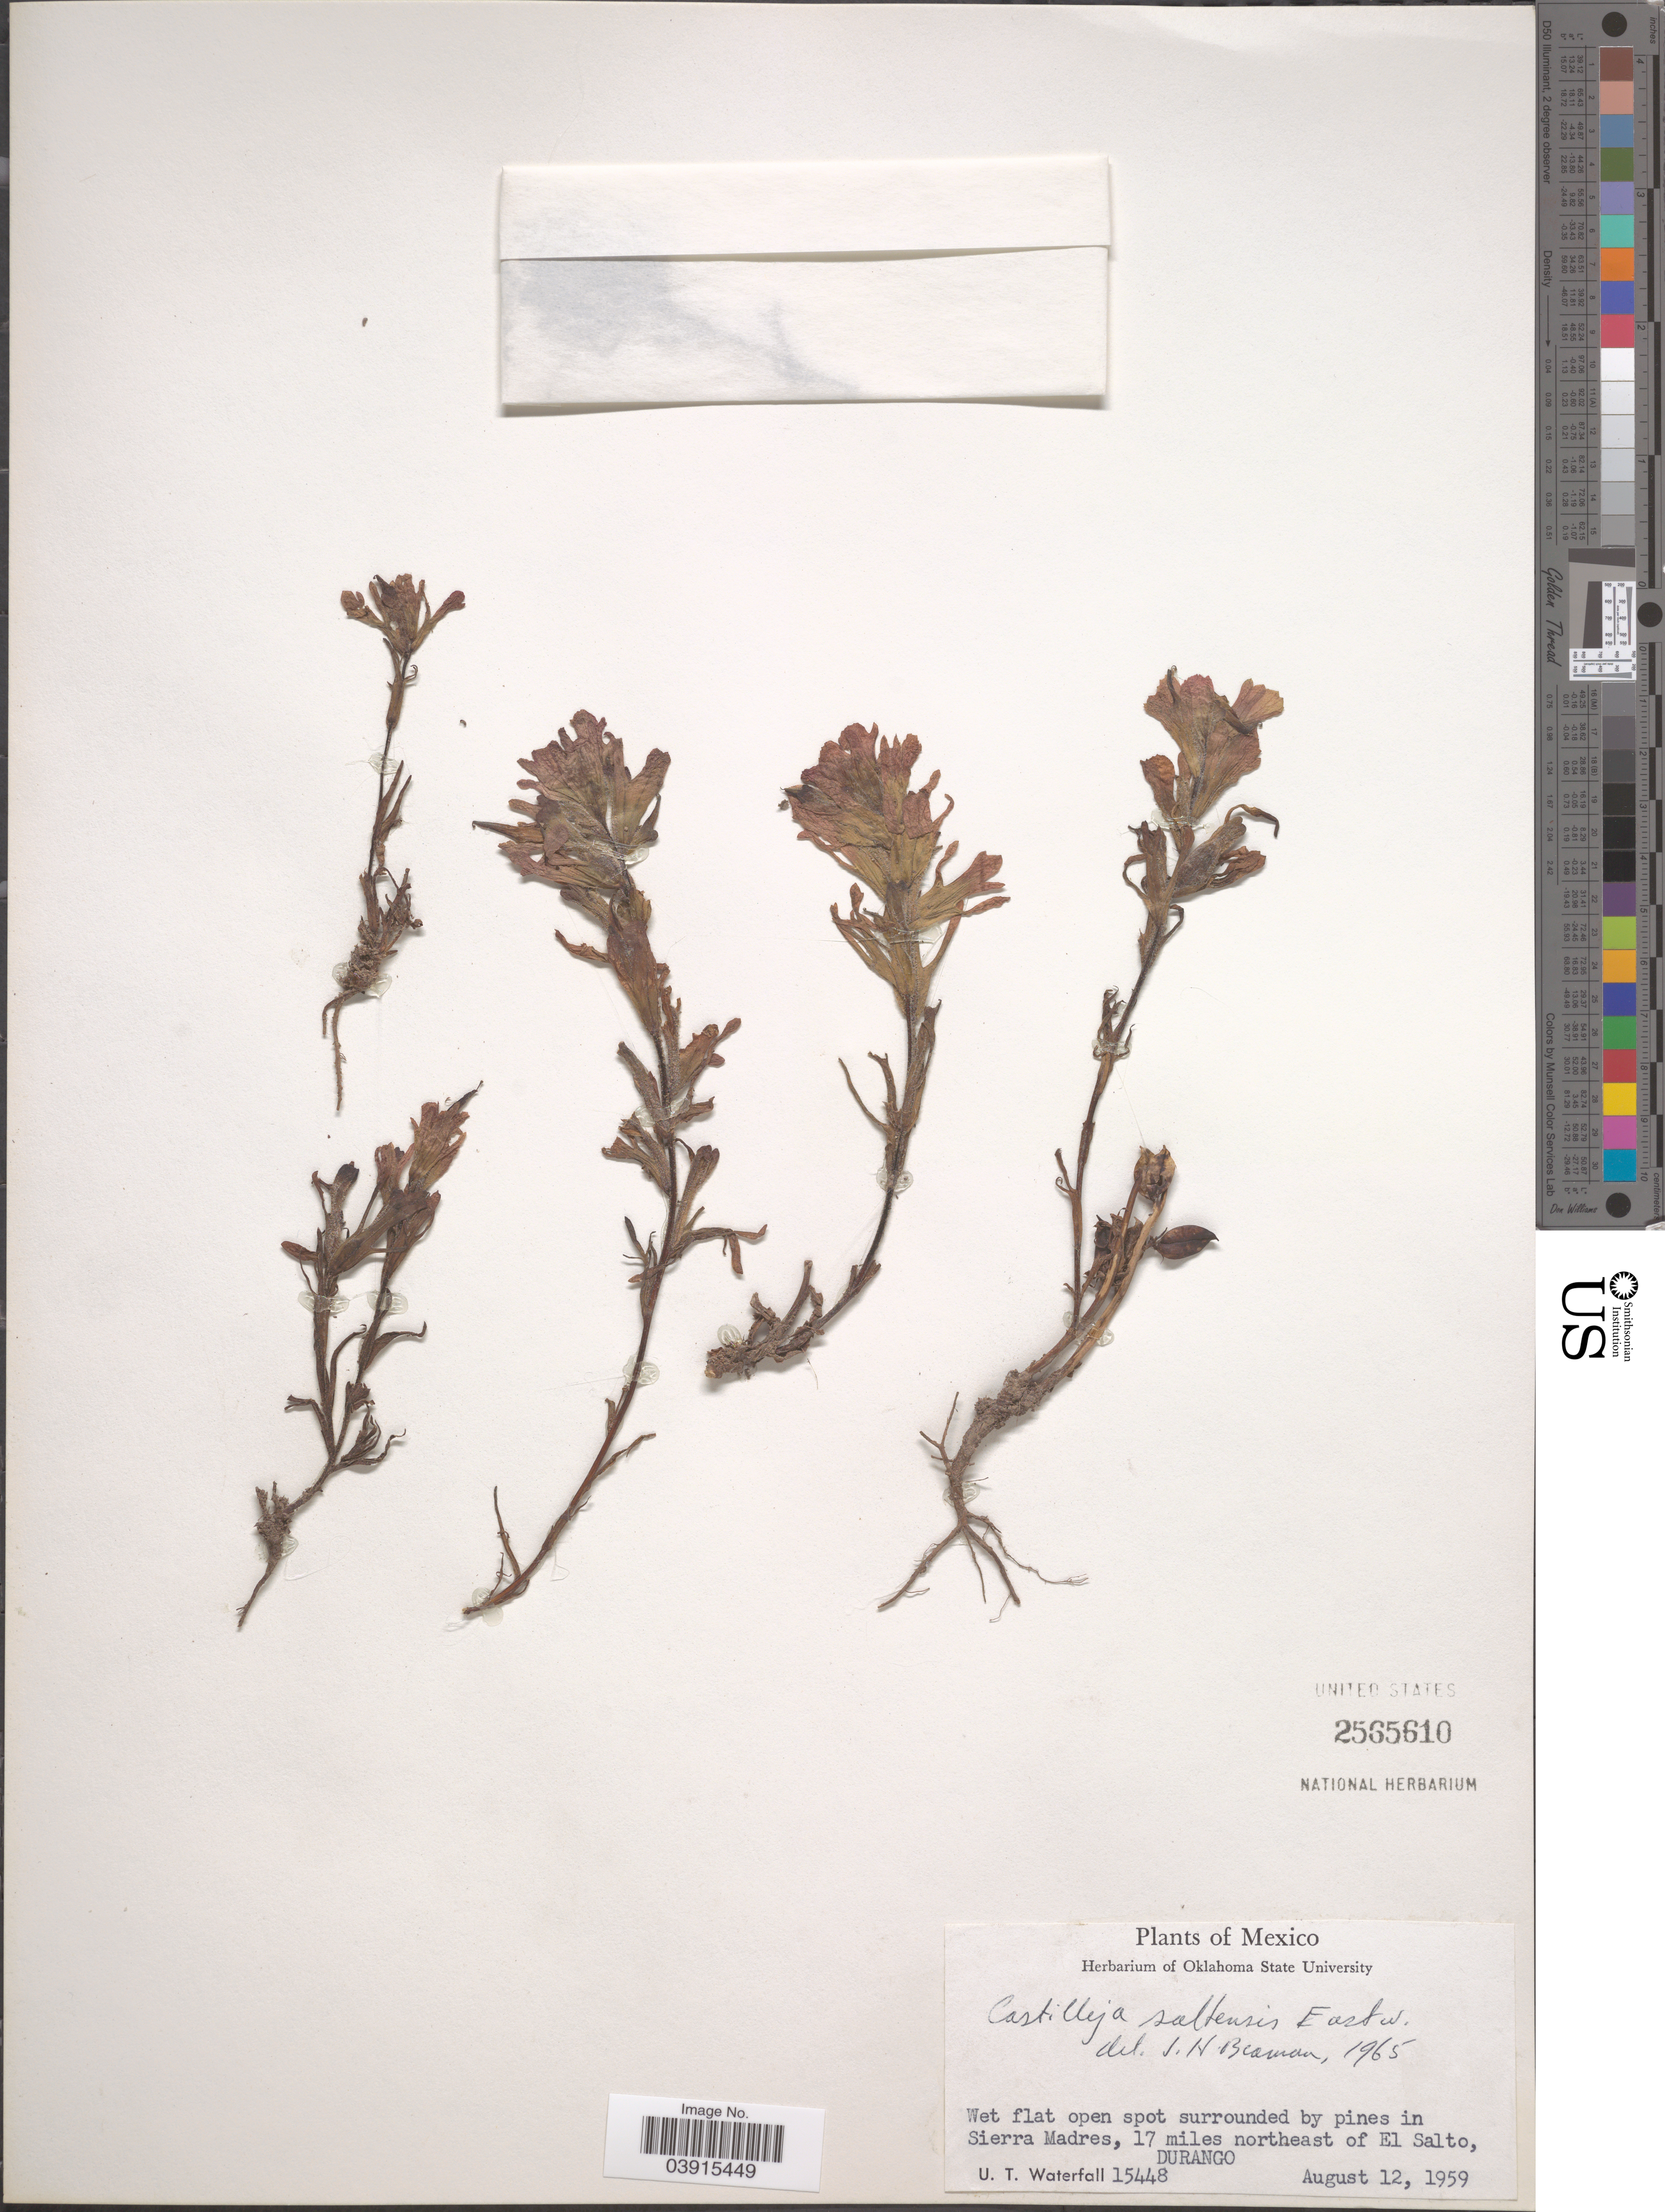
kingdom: Plantae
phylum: Tracheophyta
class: Magnoliopsida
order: Lamiales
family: Orobanchaceae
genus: Castilleja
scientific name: Castilleja saltensis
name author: Eastw.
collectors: U. T. Waterfall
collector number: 15448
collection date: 1959-08-12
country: Mexico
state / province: Durango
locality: Wet flat open spot surrounded by pines in Sierra Madres, 17 miles northeast of El Salto.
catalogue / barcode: US 2565610